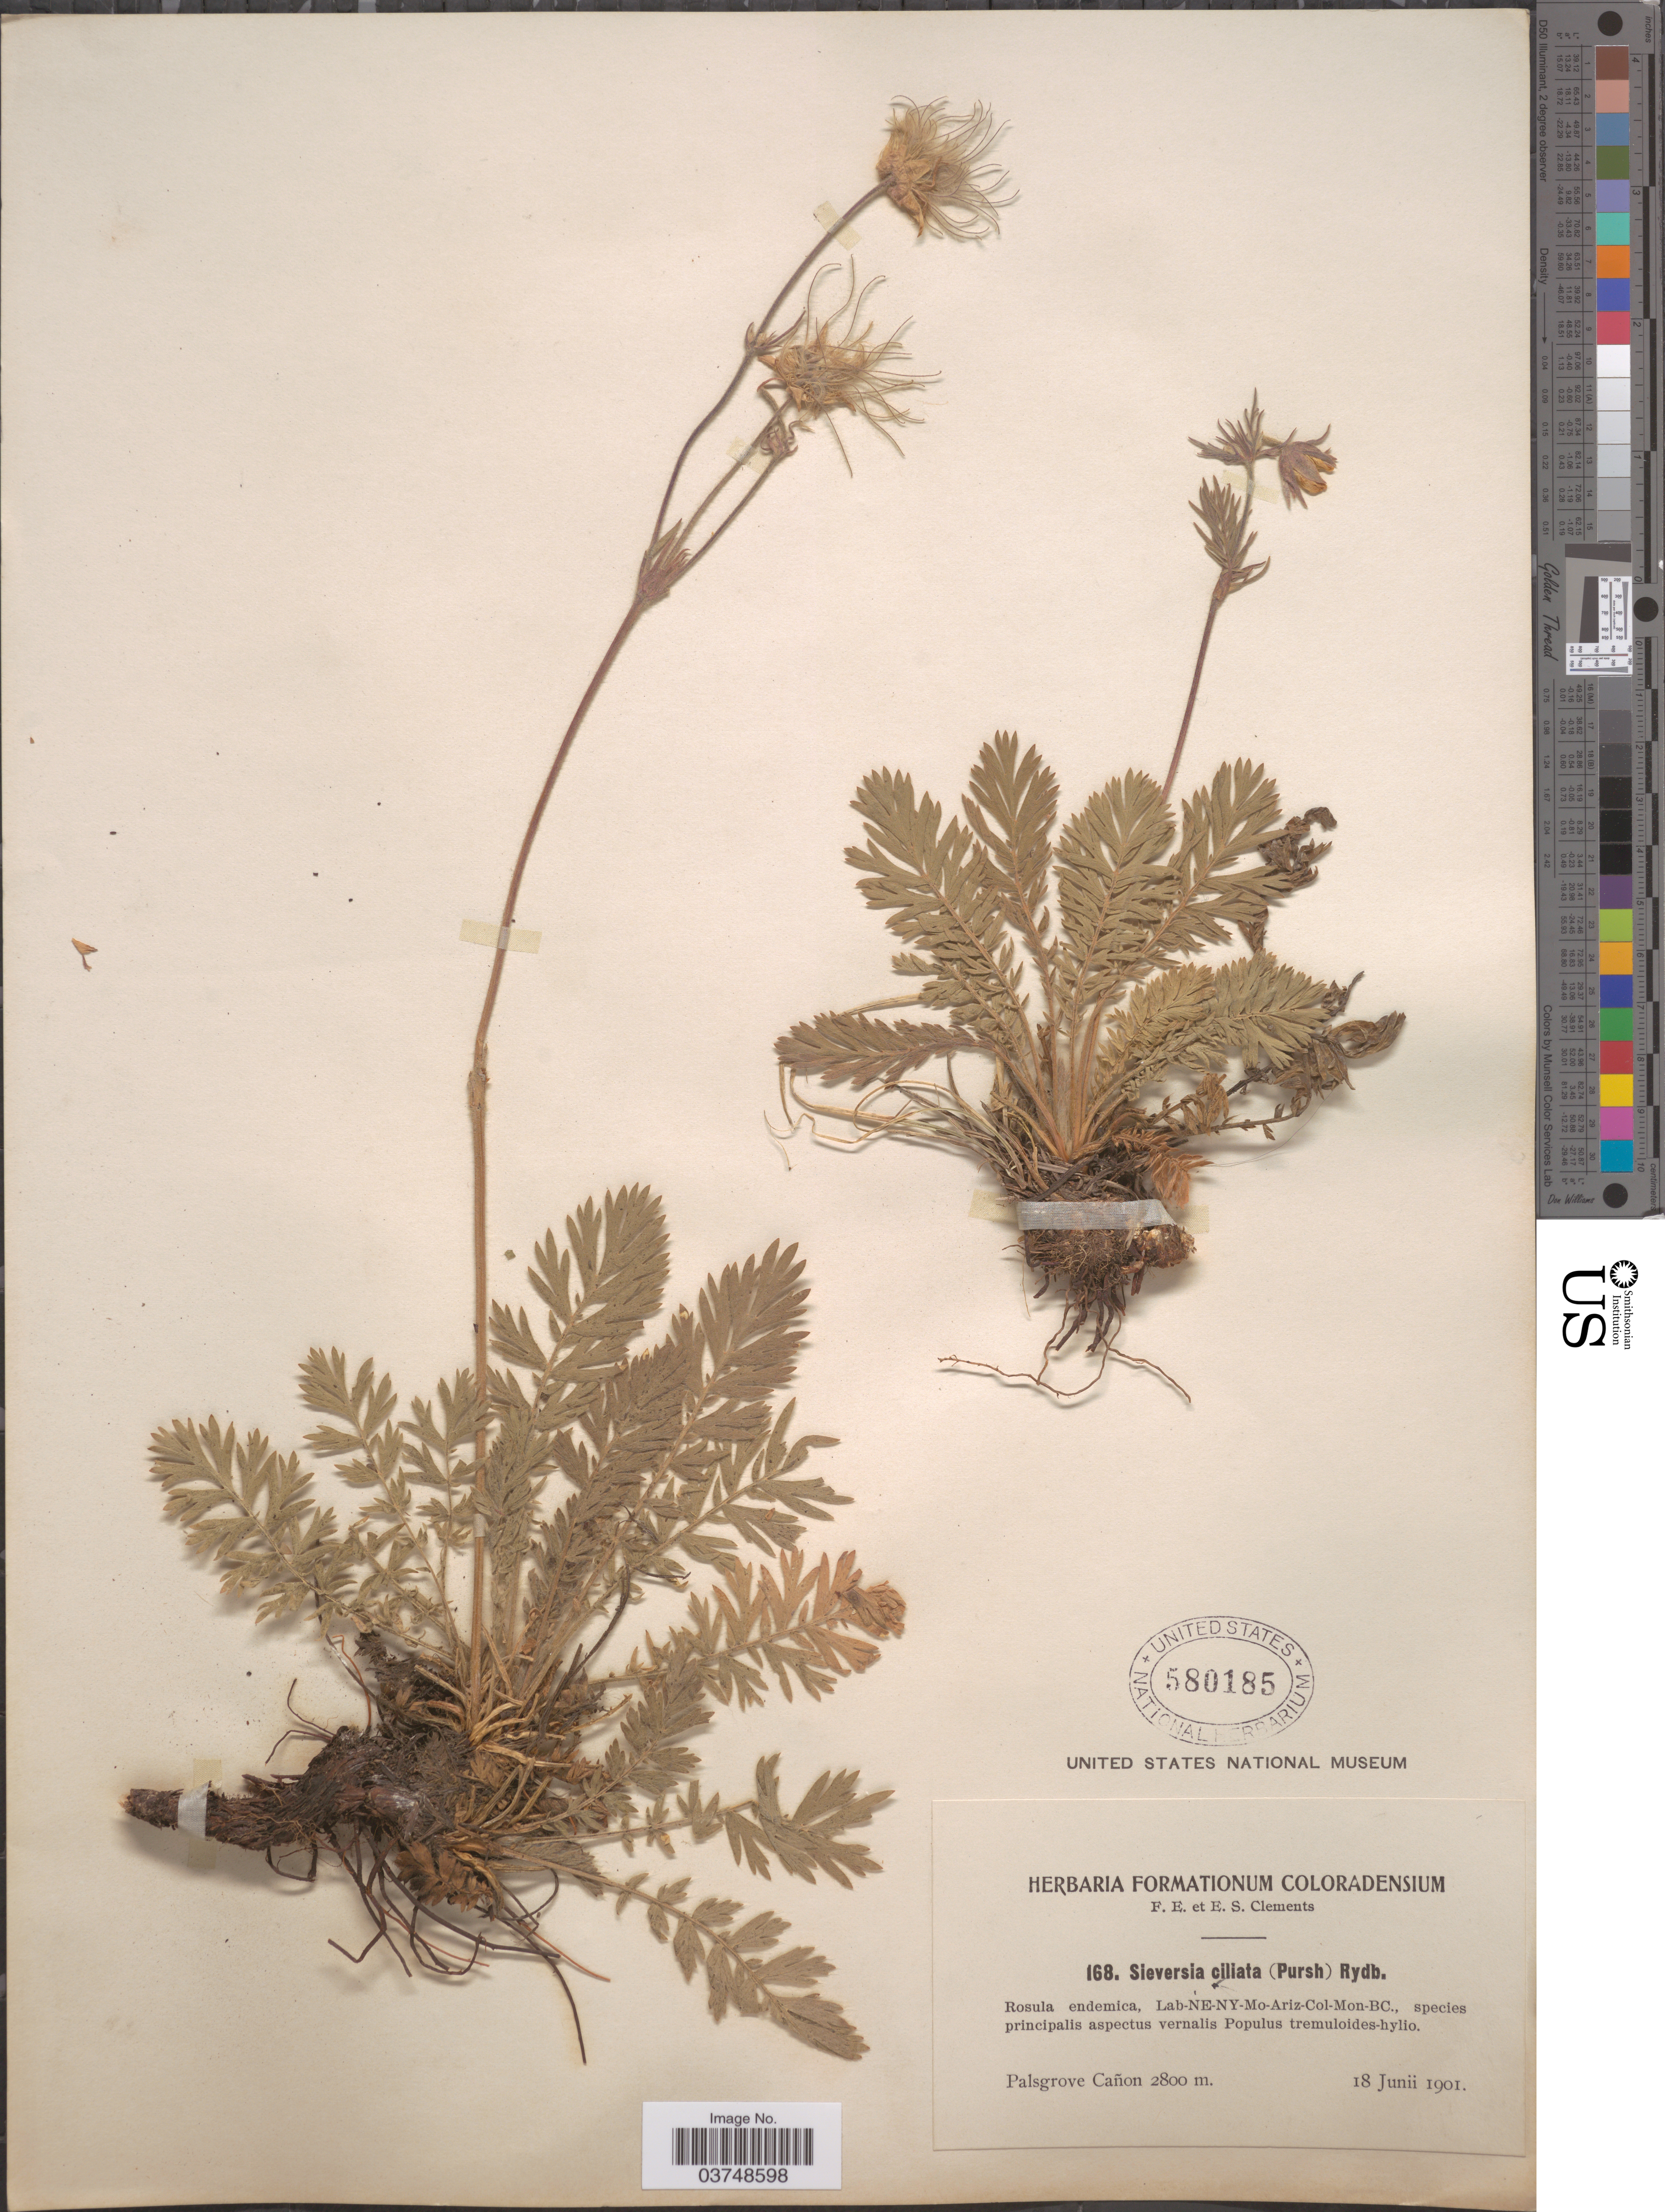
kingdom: Plantae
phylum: Tracheophyta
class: Magnoliopsida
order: Rosales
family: Rosaceae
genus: Geum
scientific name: Geum triflorum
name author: Pursh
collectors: F. E. Clements & E. S. Clements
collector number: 168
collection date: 1901-06-18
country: United States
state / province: Colorado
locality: Palsgrove Cañon.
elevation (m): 2800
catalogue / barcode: US 580185